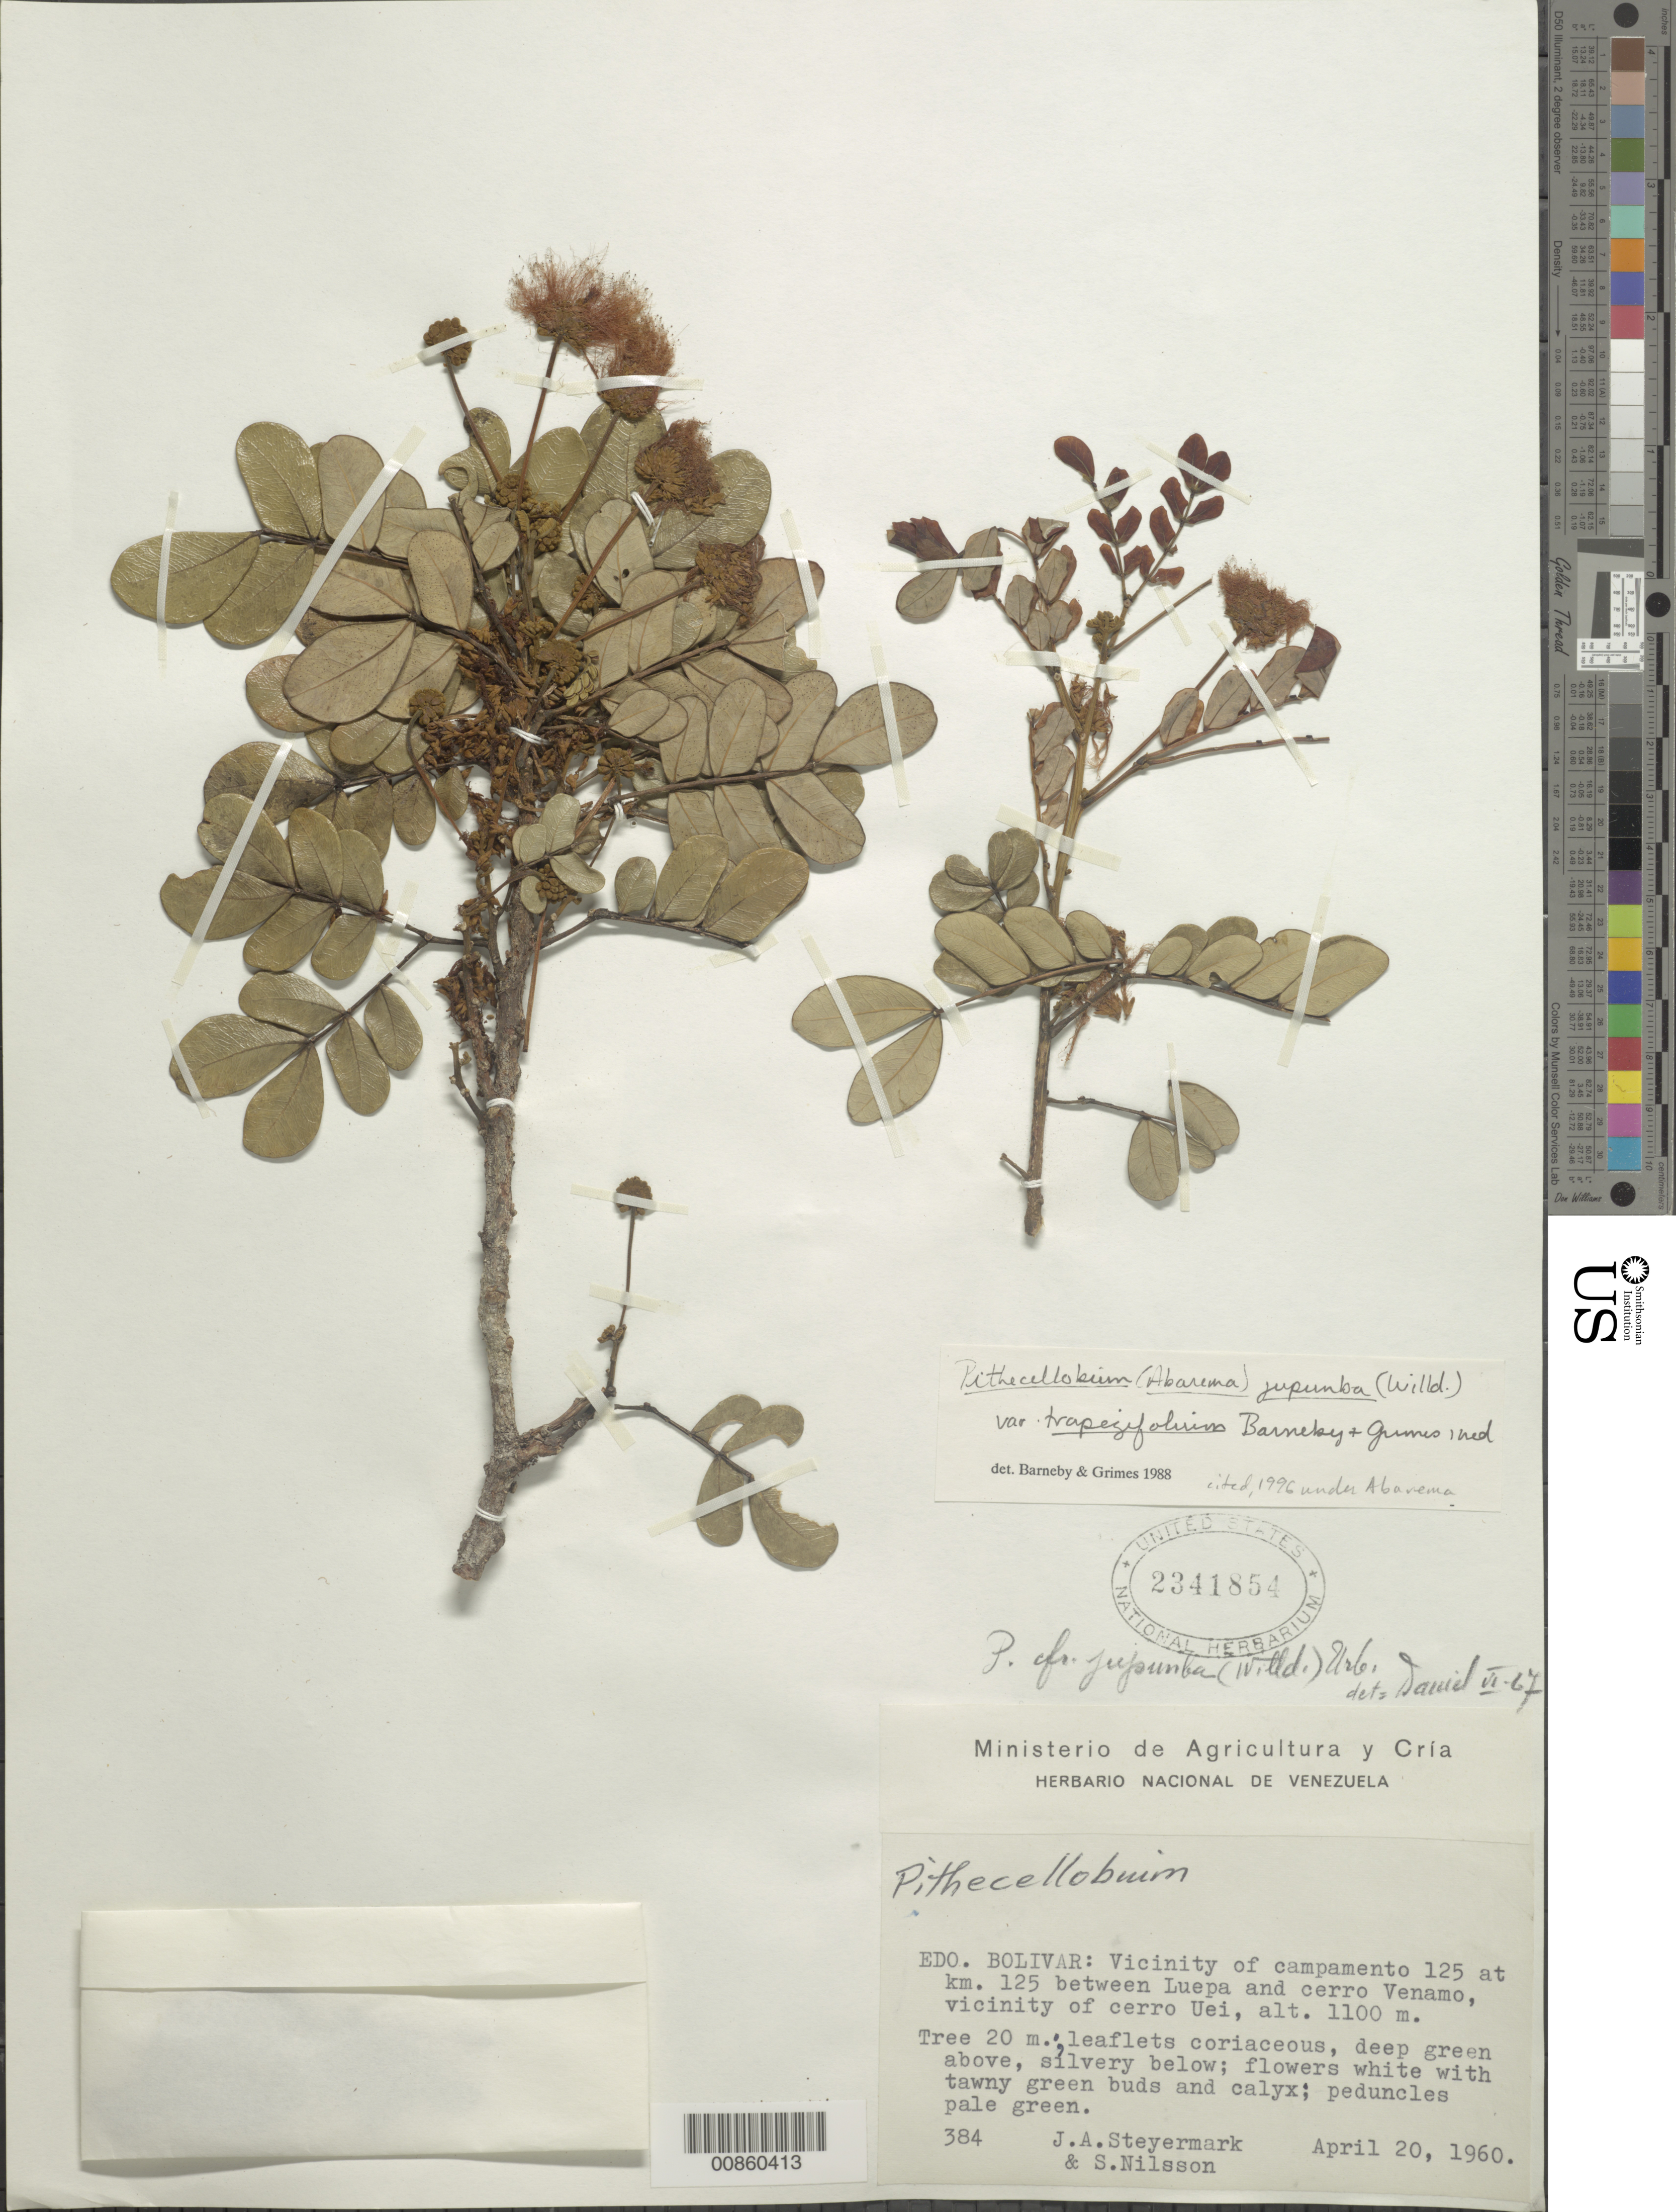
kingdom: Plantae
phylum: Tracheophyta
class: Magnoliopsida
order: Fabales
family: Fabaceae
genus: Jupunba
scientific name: Jupunba trapezifolia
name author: (Vahl) Moldenke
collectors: J. Steyermark & S. Nilsson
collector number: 60 384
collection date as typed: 20-Apr-60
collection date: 1960-04-20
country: Venezuela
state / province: Bolívar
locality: Cerro Uei, vic. road campamento 125, betw. Luepa & Cerro Venamo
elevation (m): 1100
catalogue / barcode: US 2341854